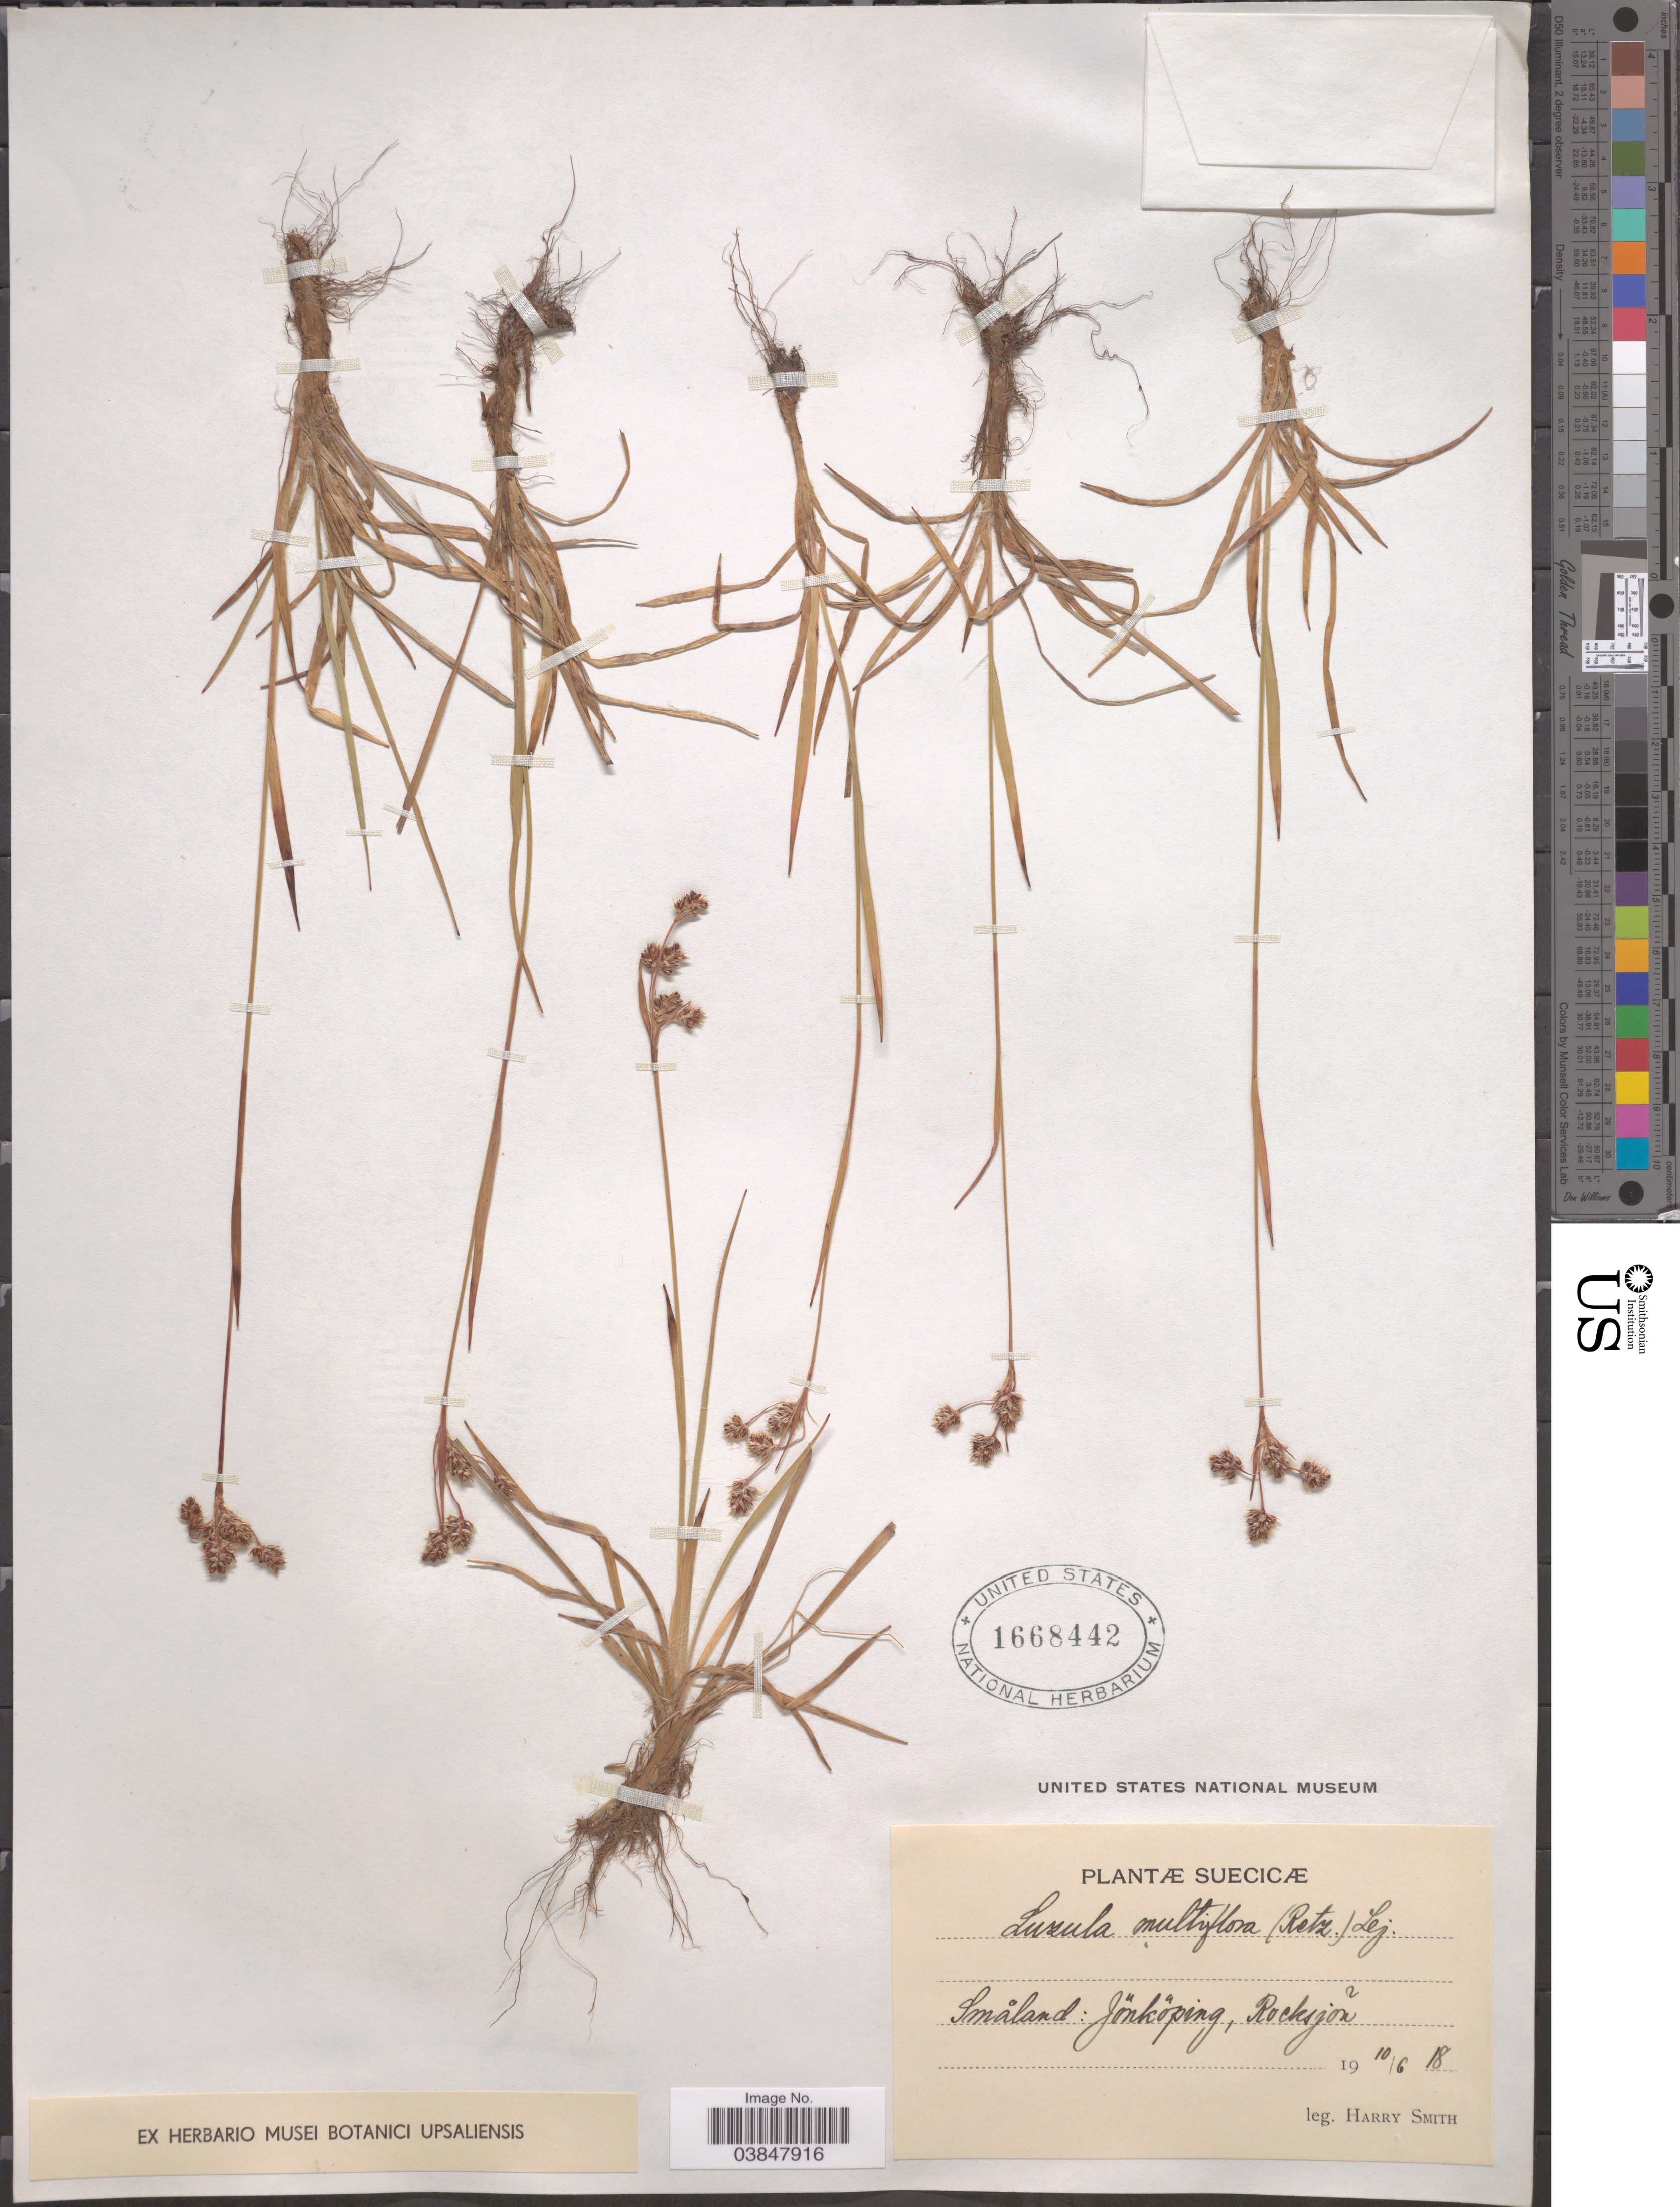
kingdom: Plantae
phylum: Tracheophyta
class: Liliopsida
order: Poales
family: Juncaceae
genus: Luzula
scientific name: Luzula multiflora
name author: (Ehrh.) Lej.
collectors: H. Smith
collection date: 1918-06-10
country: Sweden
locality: Småland: Jönköping, Rocksjoñ.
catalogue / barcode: US 1668442